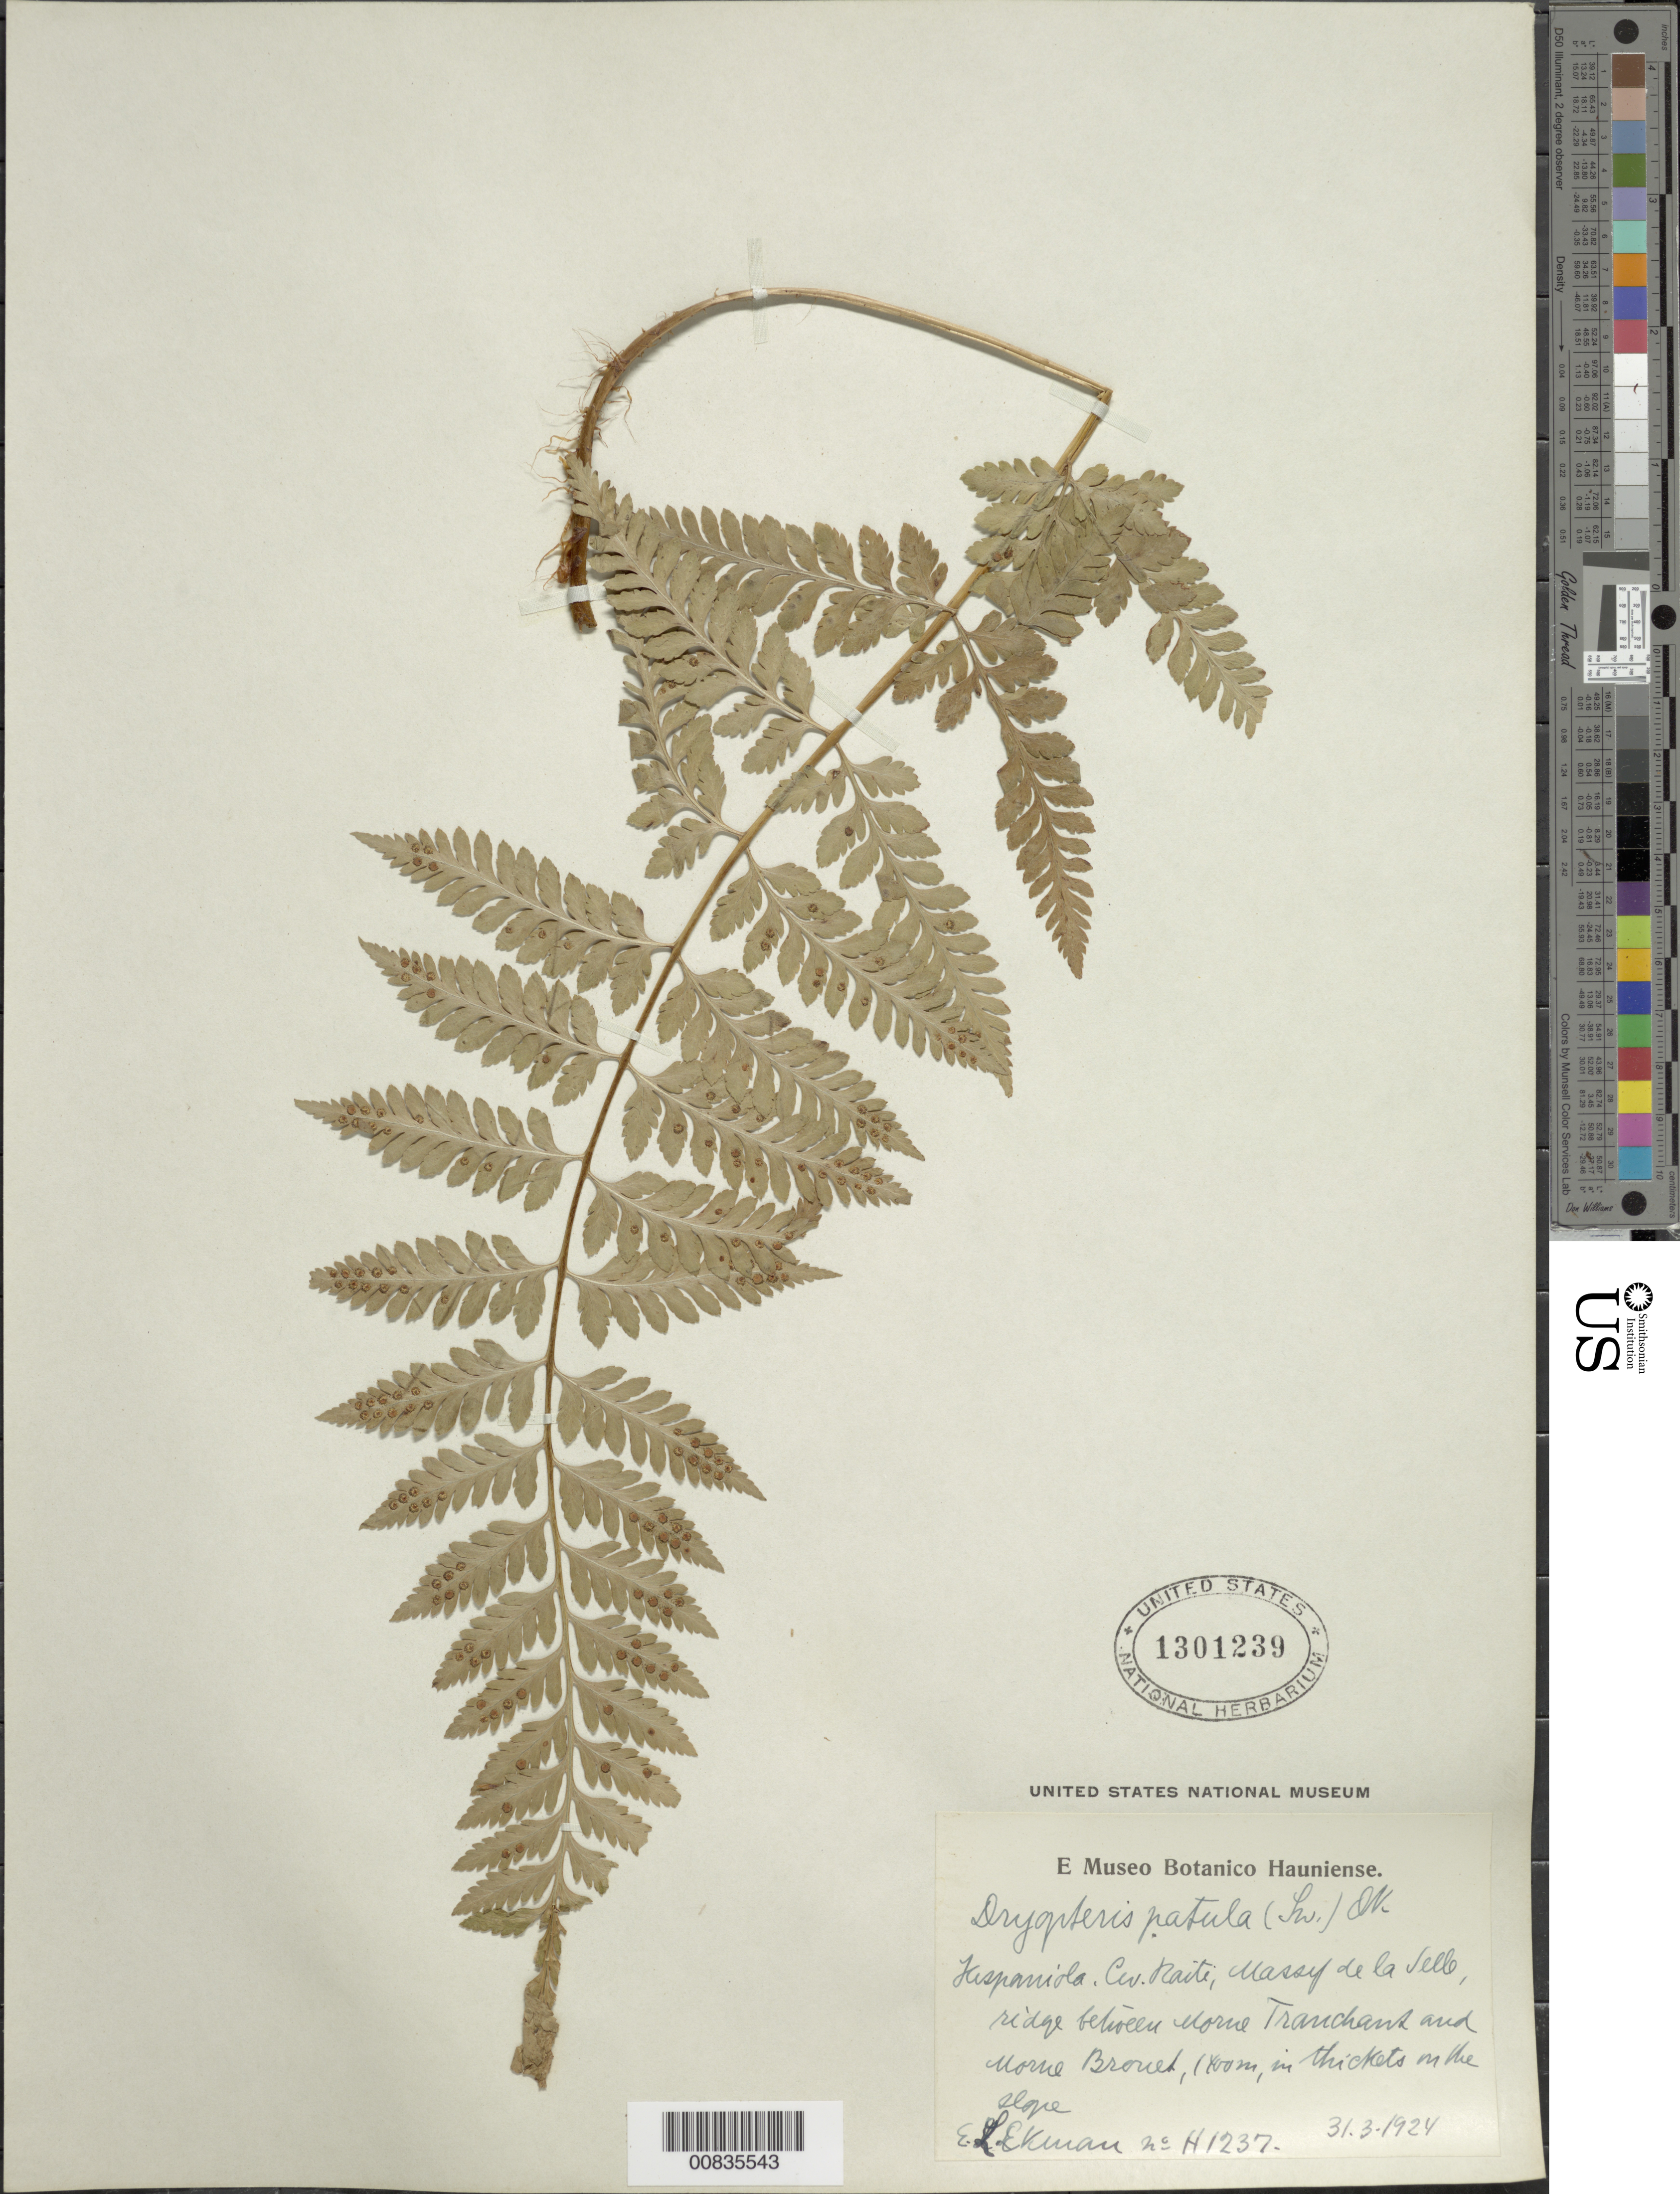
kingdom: Plantae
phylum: Tracheophyta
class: Polypodiopsida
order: Polypodiales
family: Dryopteridaceae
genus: Dryopteris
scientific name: Dryopteris patula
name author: (Sw.) Underw.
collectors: G. R. Proctor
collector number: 1237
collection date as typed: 31 Mar 1924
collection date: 1924-03-31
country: Haiti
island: Hispaniola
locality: Massif de la Selle, ridge between Morne Tranchaud and Morne Brouet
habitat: Thickets on slope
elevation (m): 1400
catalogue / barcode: US 1301239